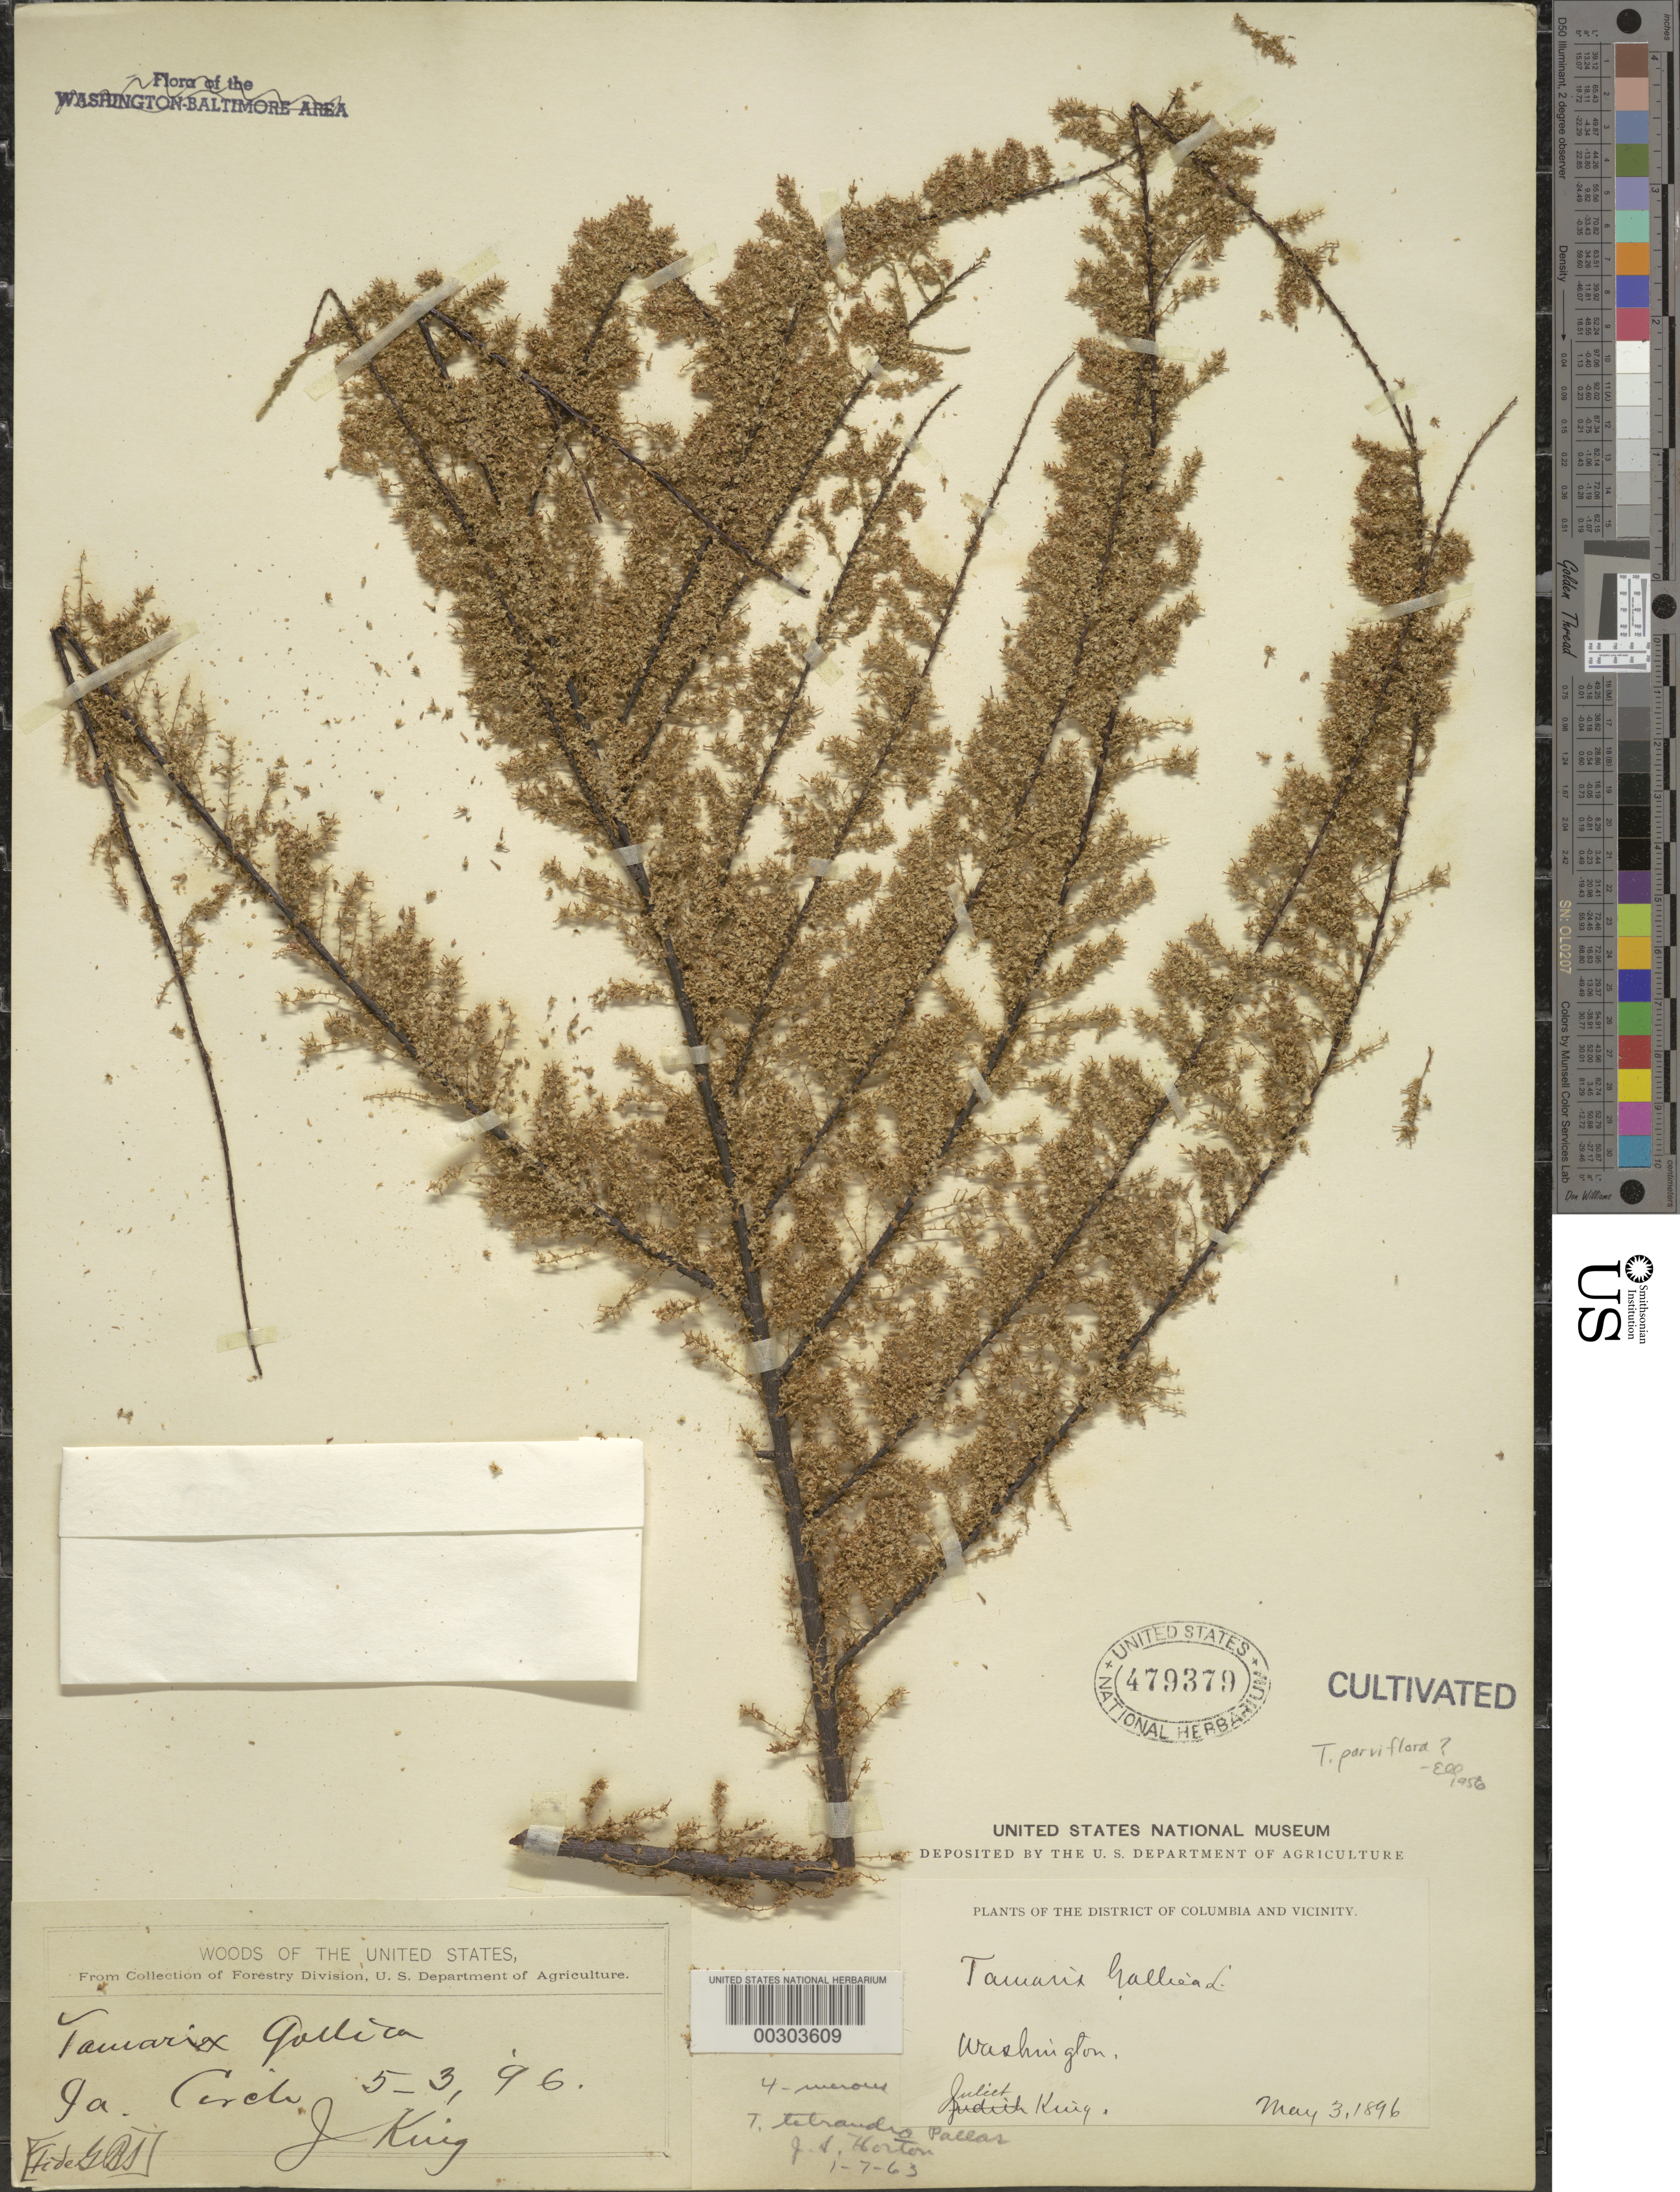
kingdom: Plantae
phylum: Tracheophyta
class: Magnoliopsida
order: Caryophyllales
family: Tamaricaceae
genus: Tamarix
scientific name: Tamarix tetrandra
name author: Pall. ex M. Bieb.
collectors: J. King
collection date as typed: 03 May 1896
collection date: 1896-05-03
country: United States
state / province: District of Columbia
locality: Washington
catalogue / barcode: US 479379